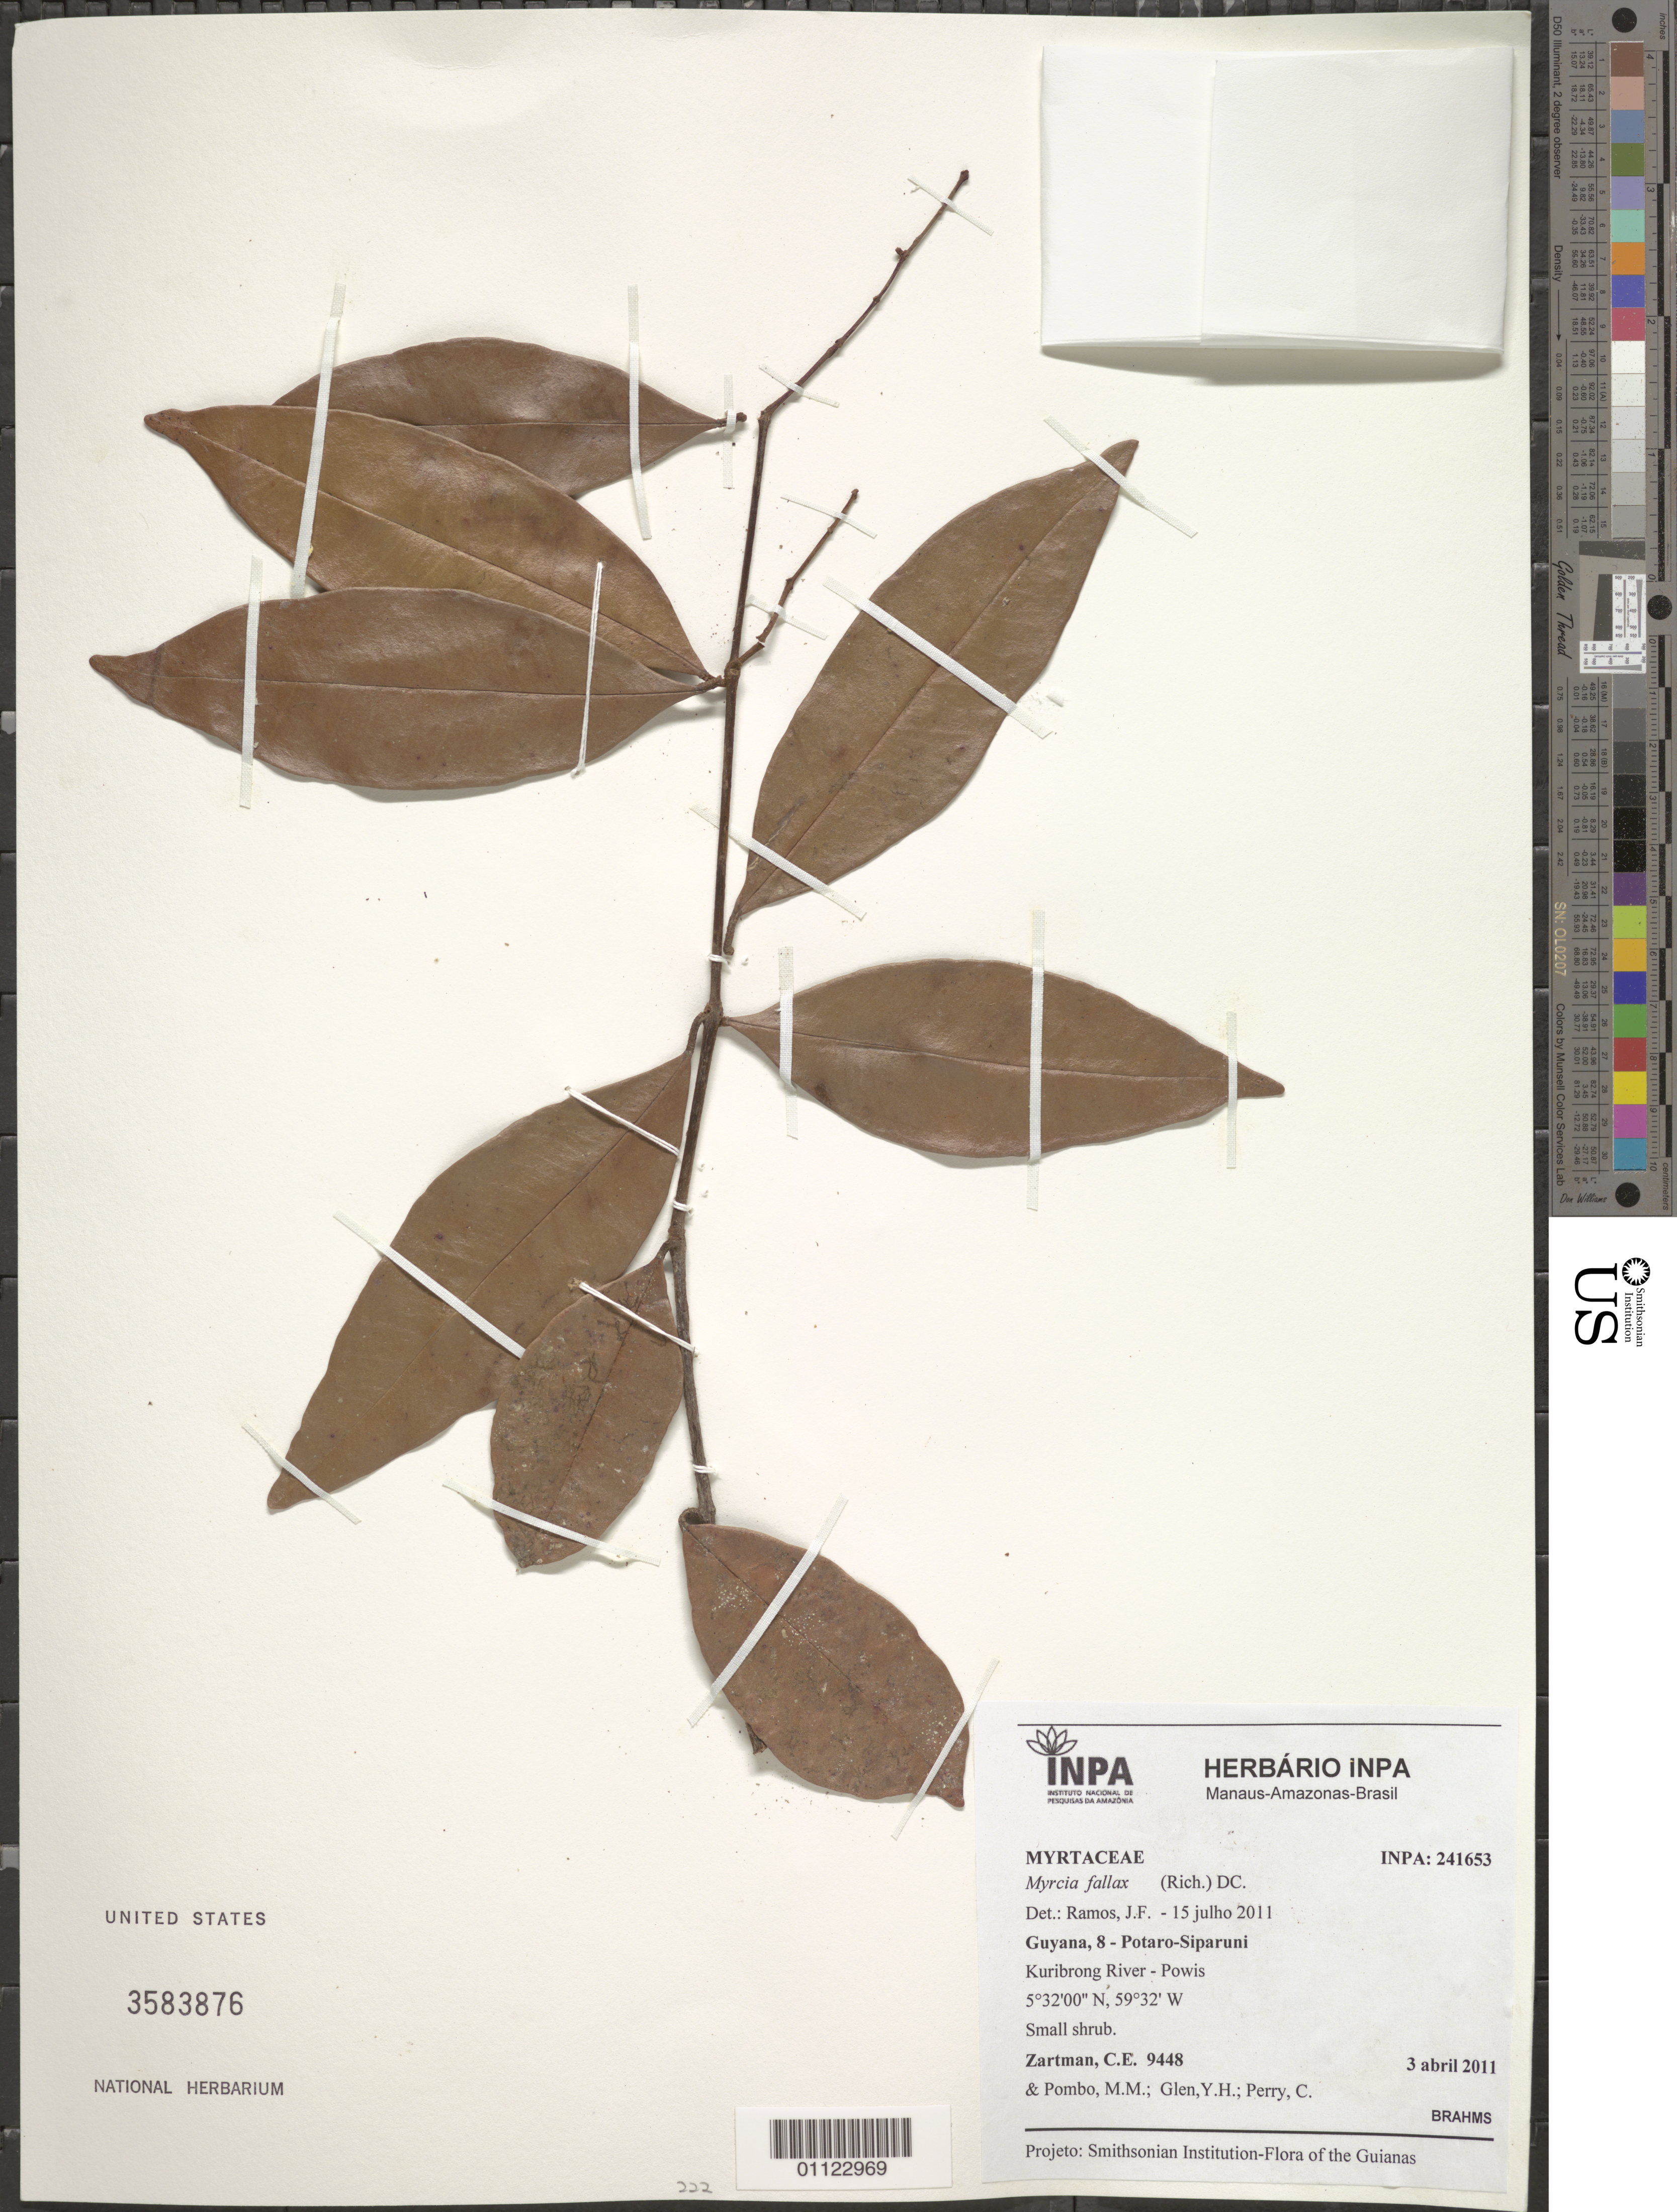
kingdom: Plantae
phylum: Tracheophyta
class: Magnoliopsida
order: Myrtales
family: Myrtaceae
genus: Myrcia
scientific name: Myrcia fallax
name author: (Rich.) DC.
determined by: Ramos, J. F.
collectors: C. Zartman, M. Pombo, Y. Glen & C. Perry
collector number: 9448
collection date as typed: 3-Apr-11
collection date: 1911-04-03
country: Guyana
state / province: Potaro-Siparuni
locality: Kuribrong River - Powis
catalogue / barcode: US 3583876